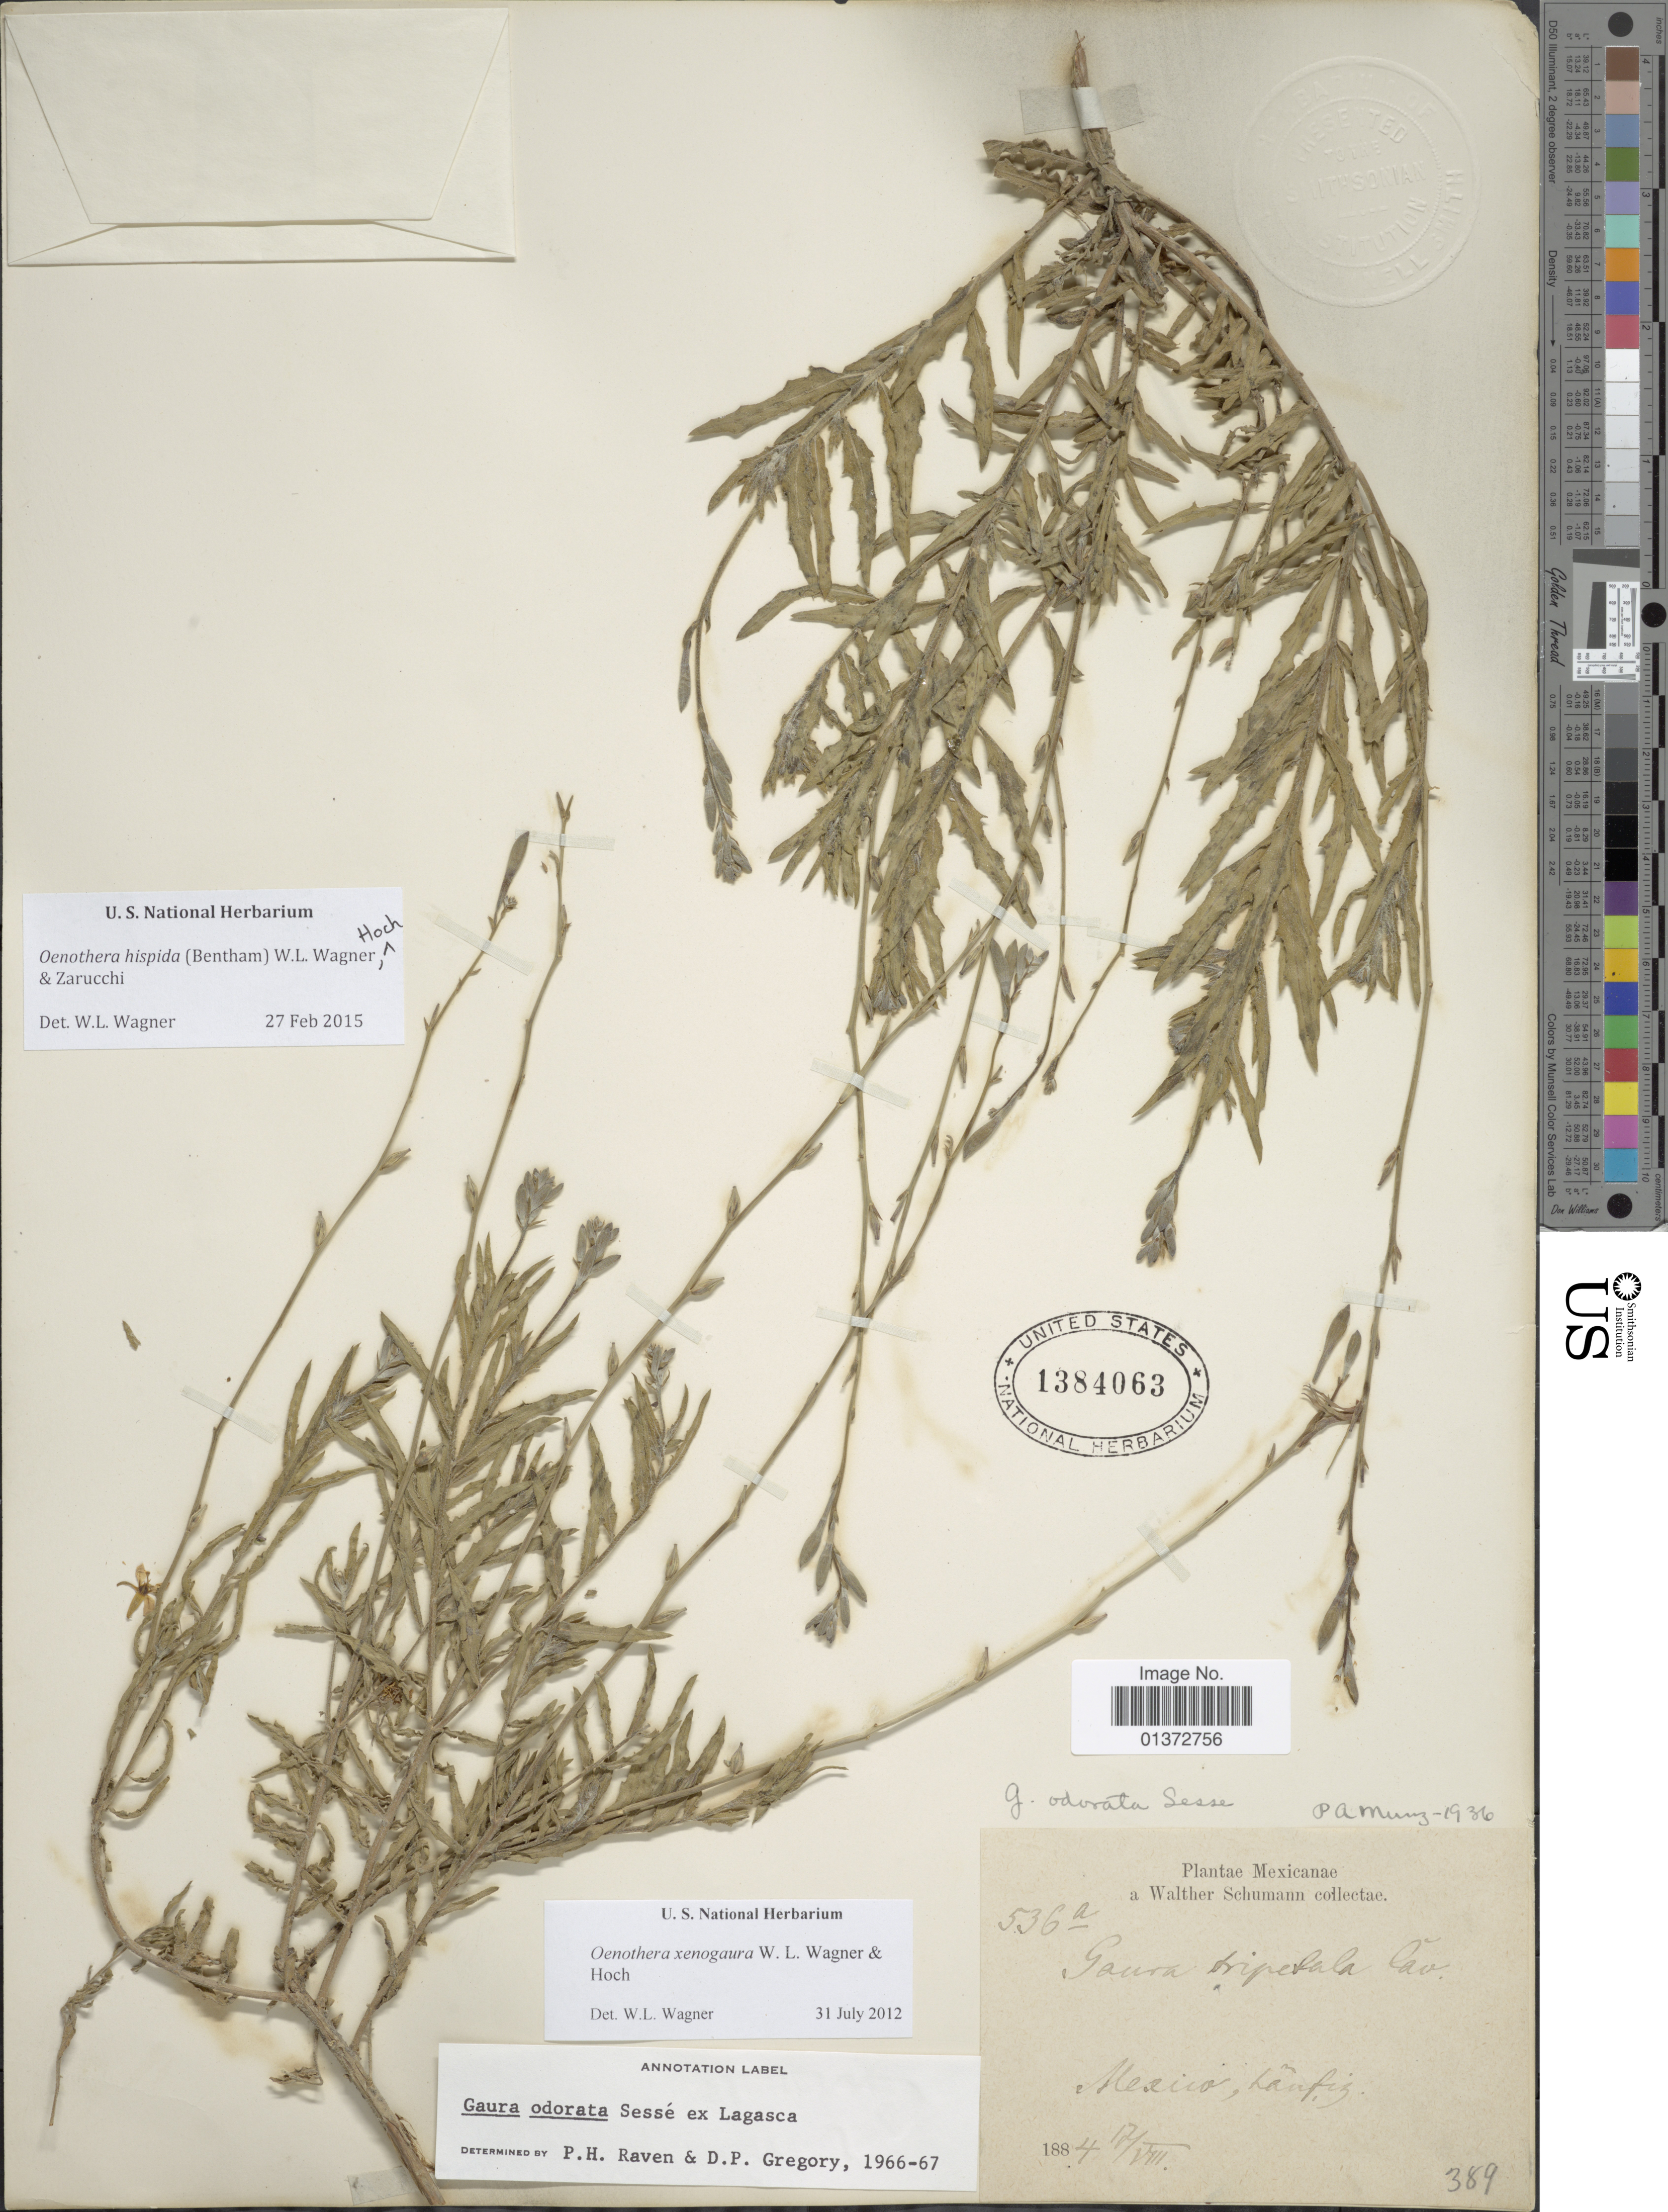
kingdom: Plantae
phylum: Tracheophyta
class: Magnoliopsida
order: Myrtales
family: Onagraceae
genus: Oenothera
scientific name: Oenothera hispida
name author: (Benth.) W.L. Wagner et al.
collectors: W. Schumann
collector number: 536a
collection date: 1884-08-17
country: Mexico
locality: Laufig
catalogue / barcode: US 1384063